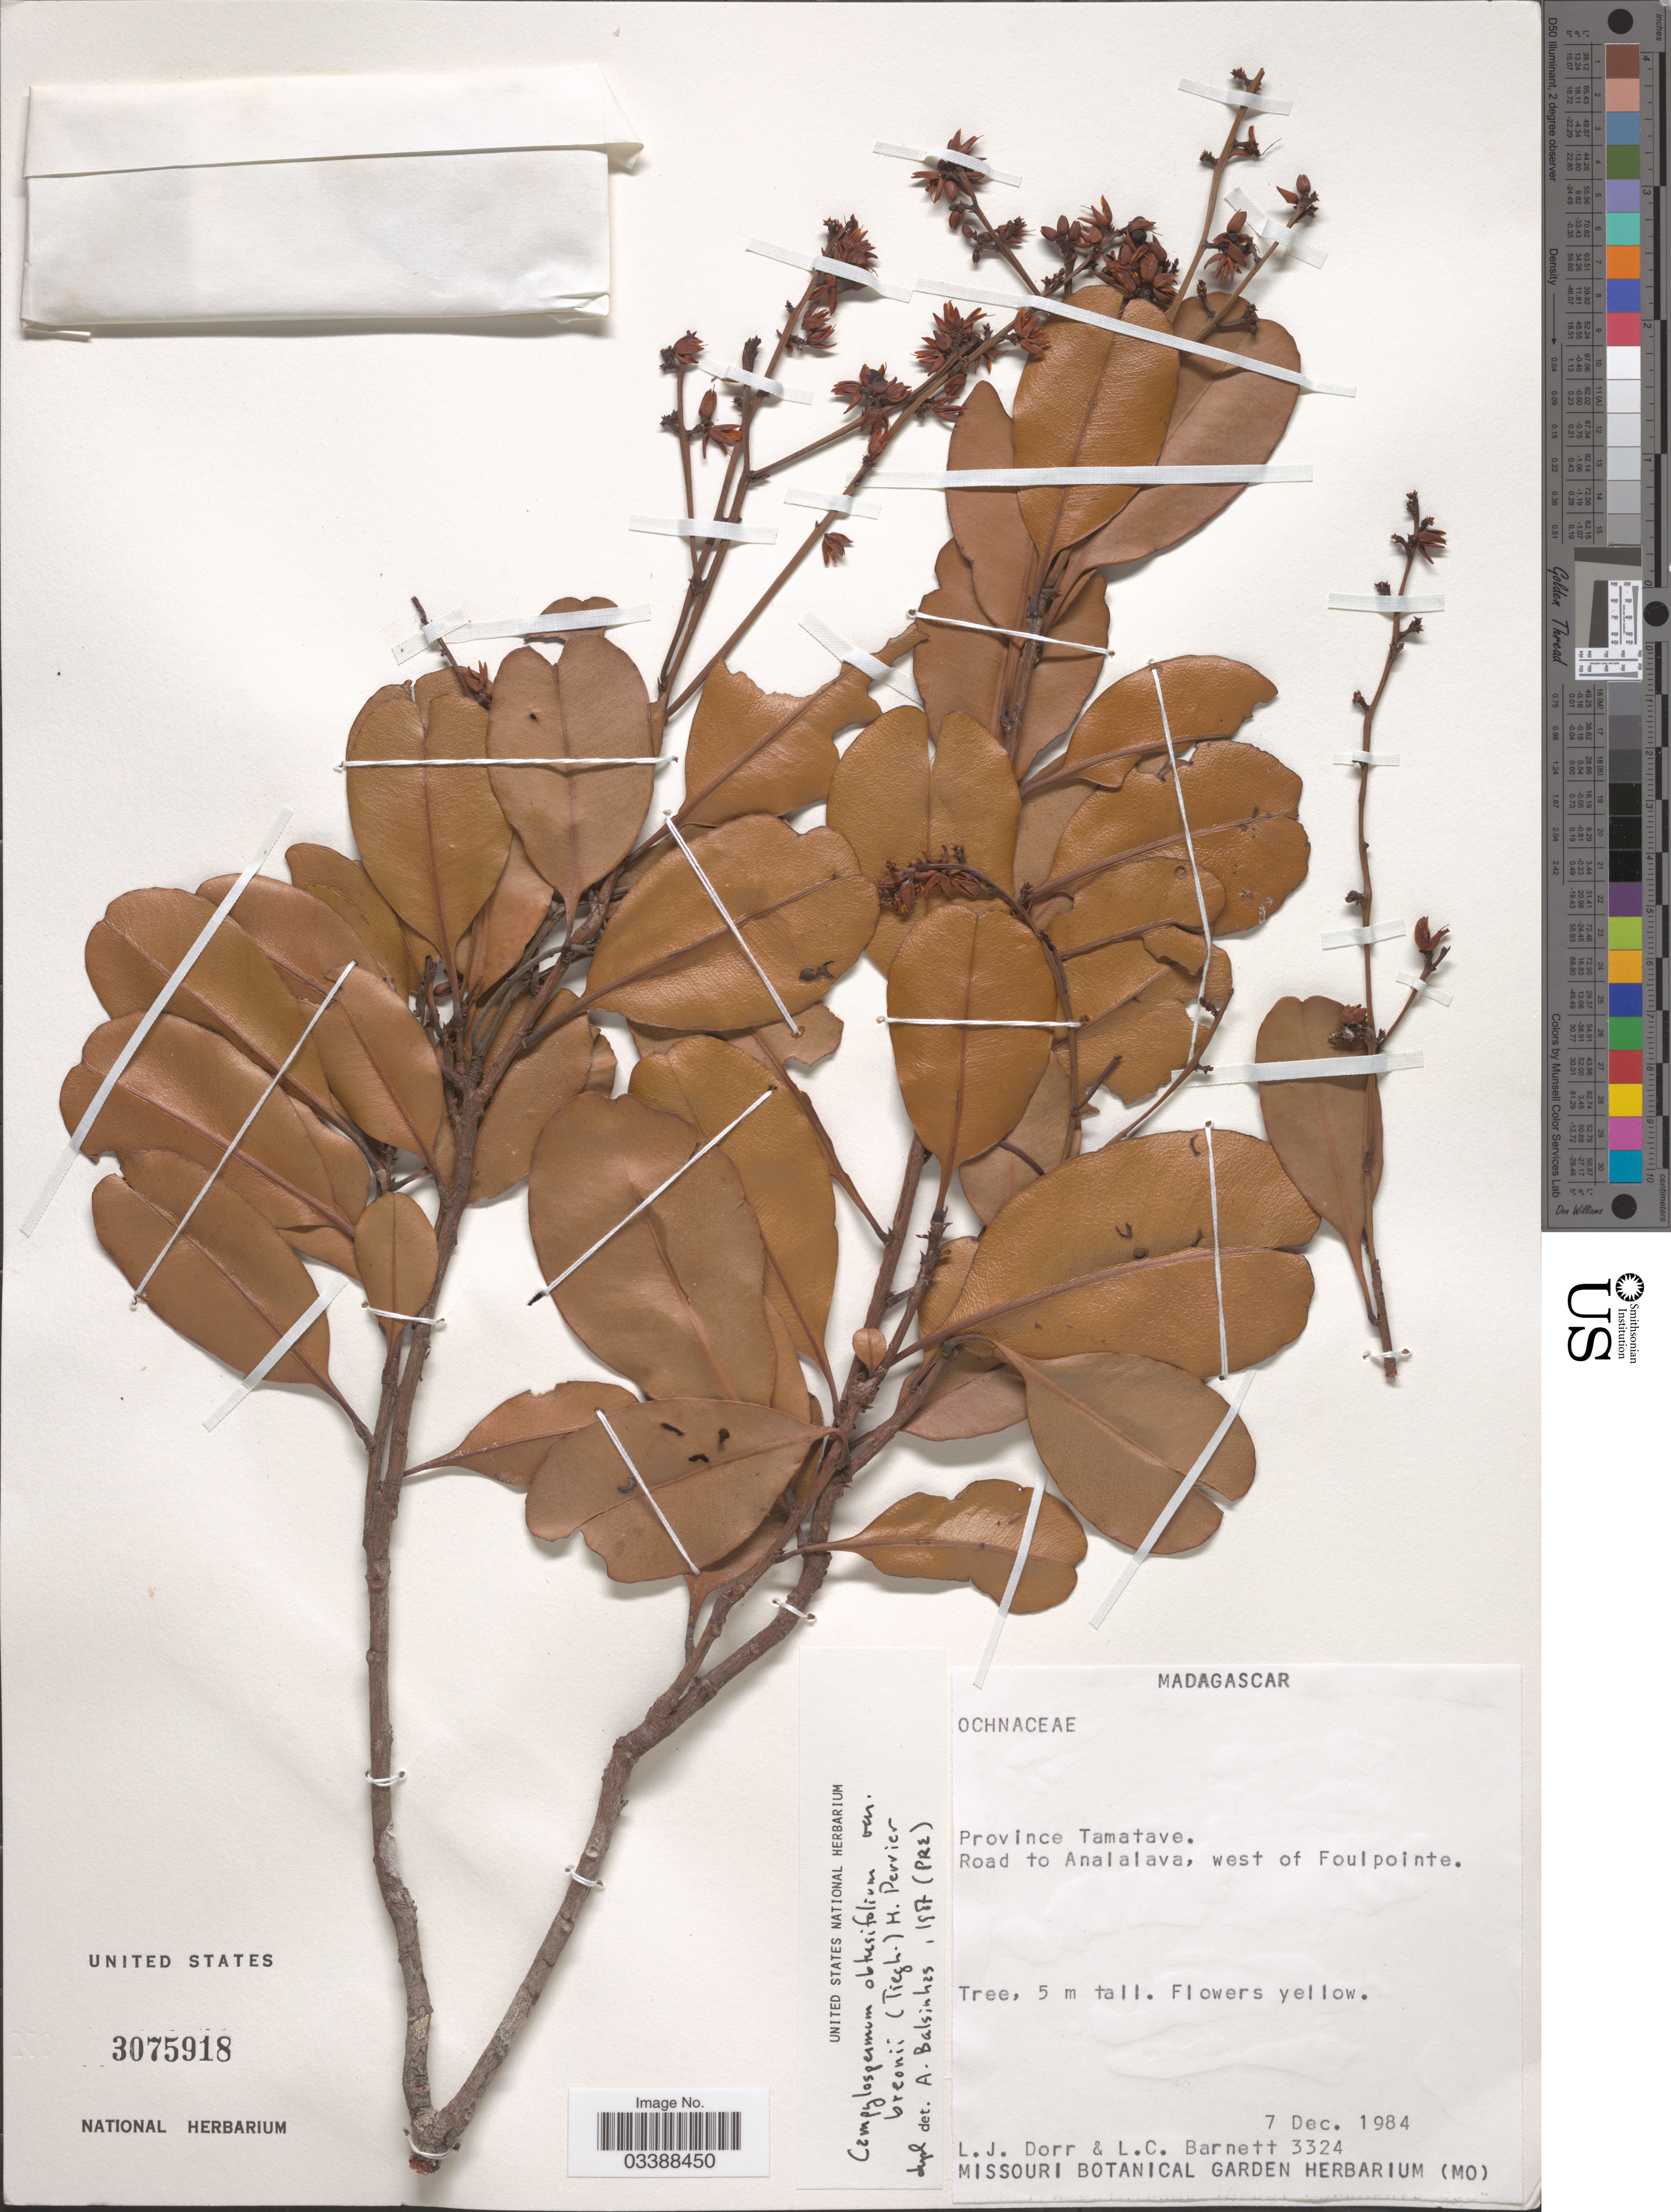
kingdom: Plantae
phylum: Tracheophyta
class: Magnoliopsida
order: Malpighiales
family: Ochnaceae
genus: Campylospermum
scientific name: Campylospermum obtusifolium var. breonii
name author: (Tiegh.) H. Perrier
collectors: L. J. Dorr & L. C. Barnett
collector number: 3324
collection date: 1984-12-07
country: Madagascar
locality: Province Tamatave. Road to Analalava, west of Foulpointe.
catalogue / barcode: US 3075918